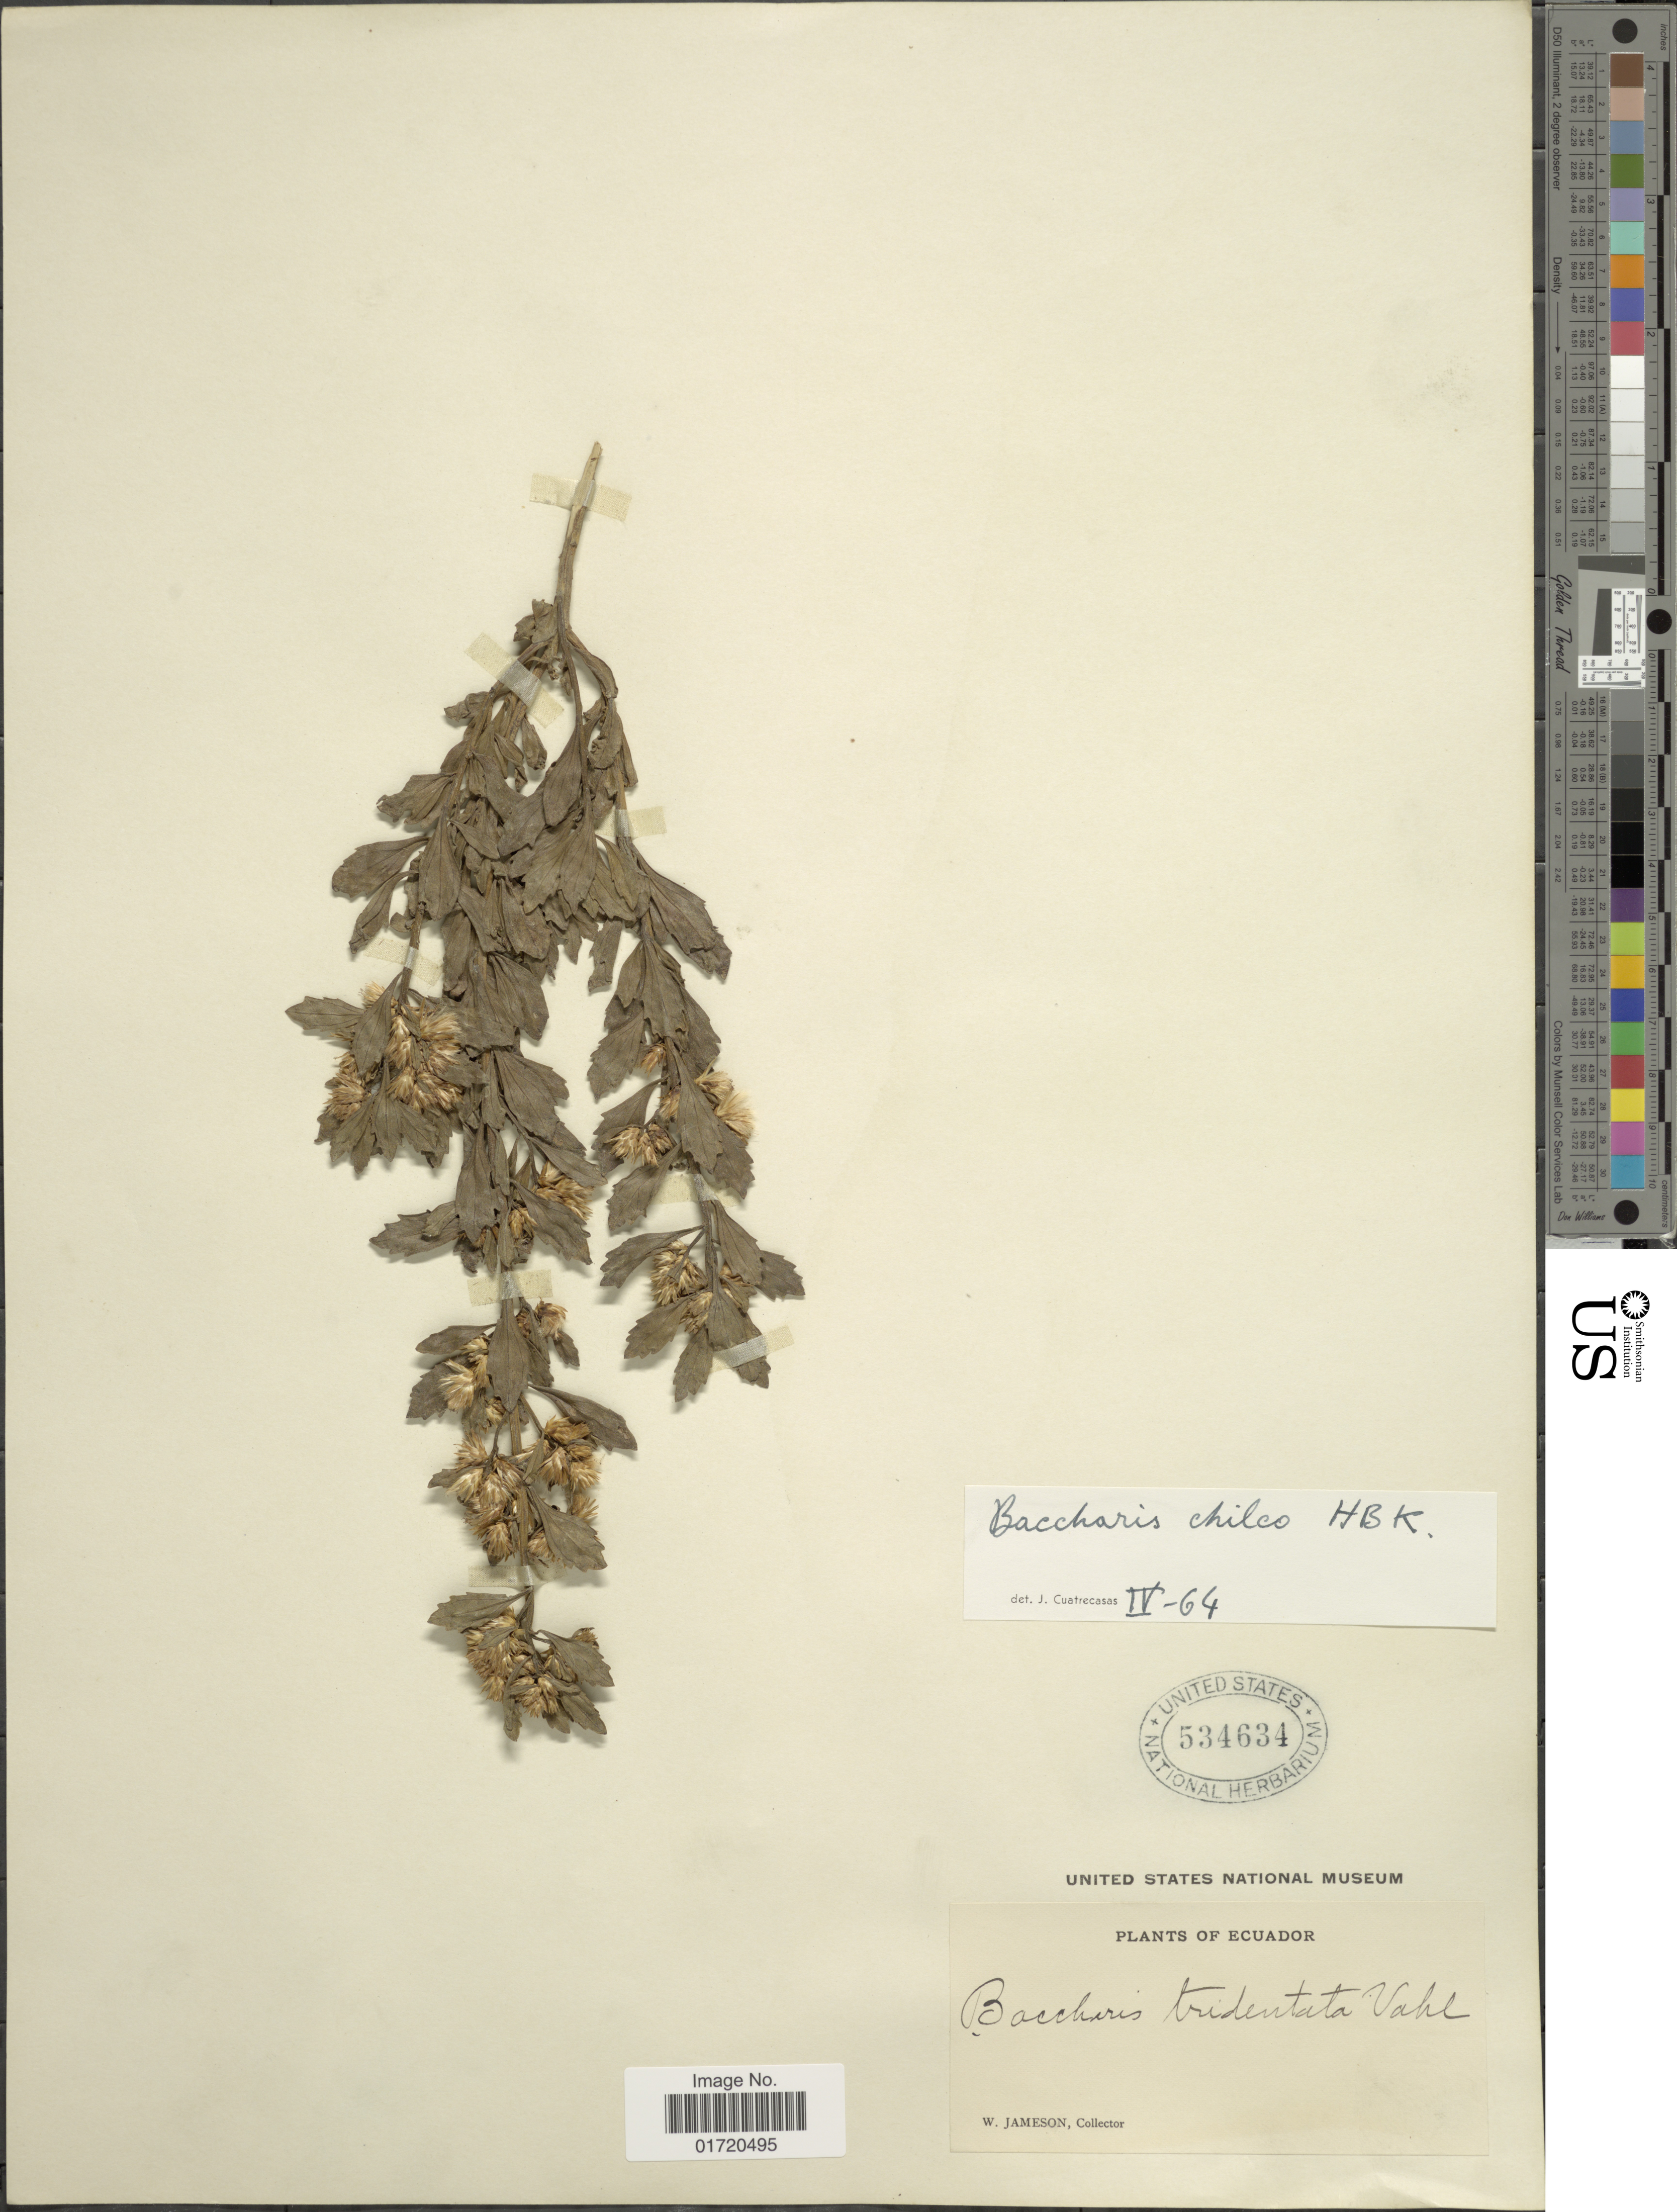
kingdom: Plantae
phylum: Tracheophyta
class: Magnoliopsida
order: Asterales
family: Asteraceae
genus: Baccharis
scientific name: Baccharis chilco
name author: Kunth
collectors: W. Jameson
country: Ecuador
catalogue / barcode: US 534634